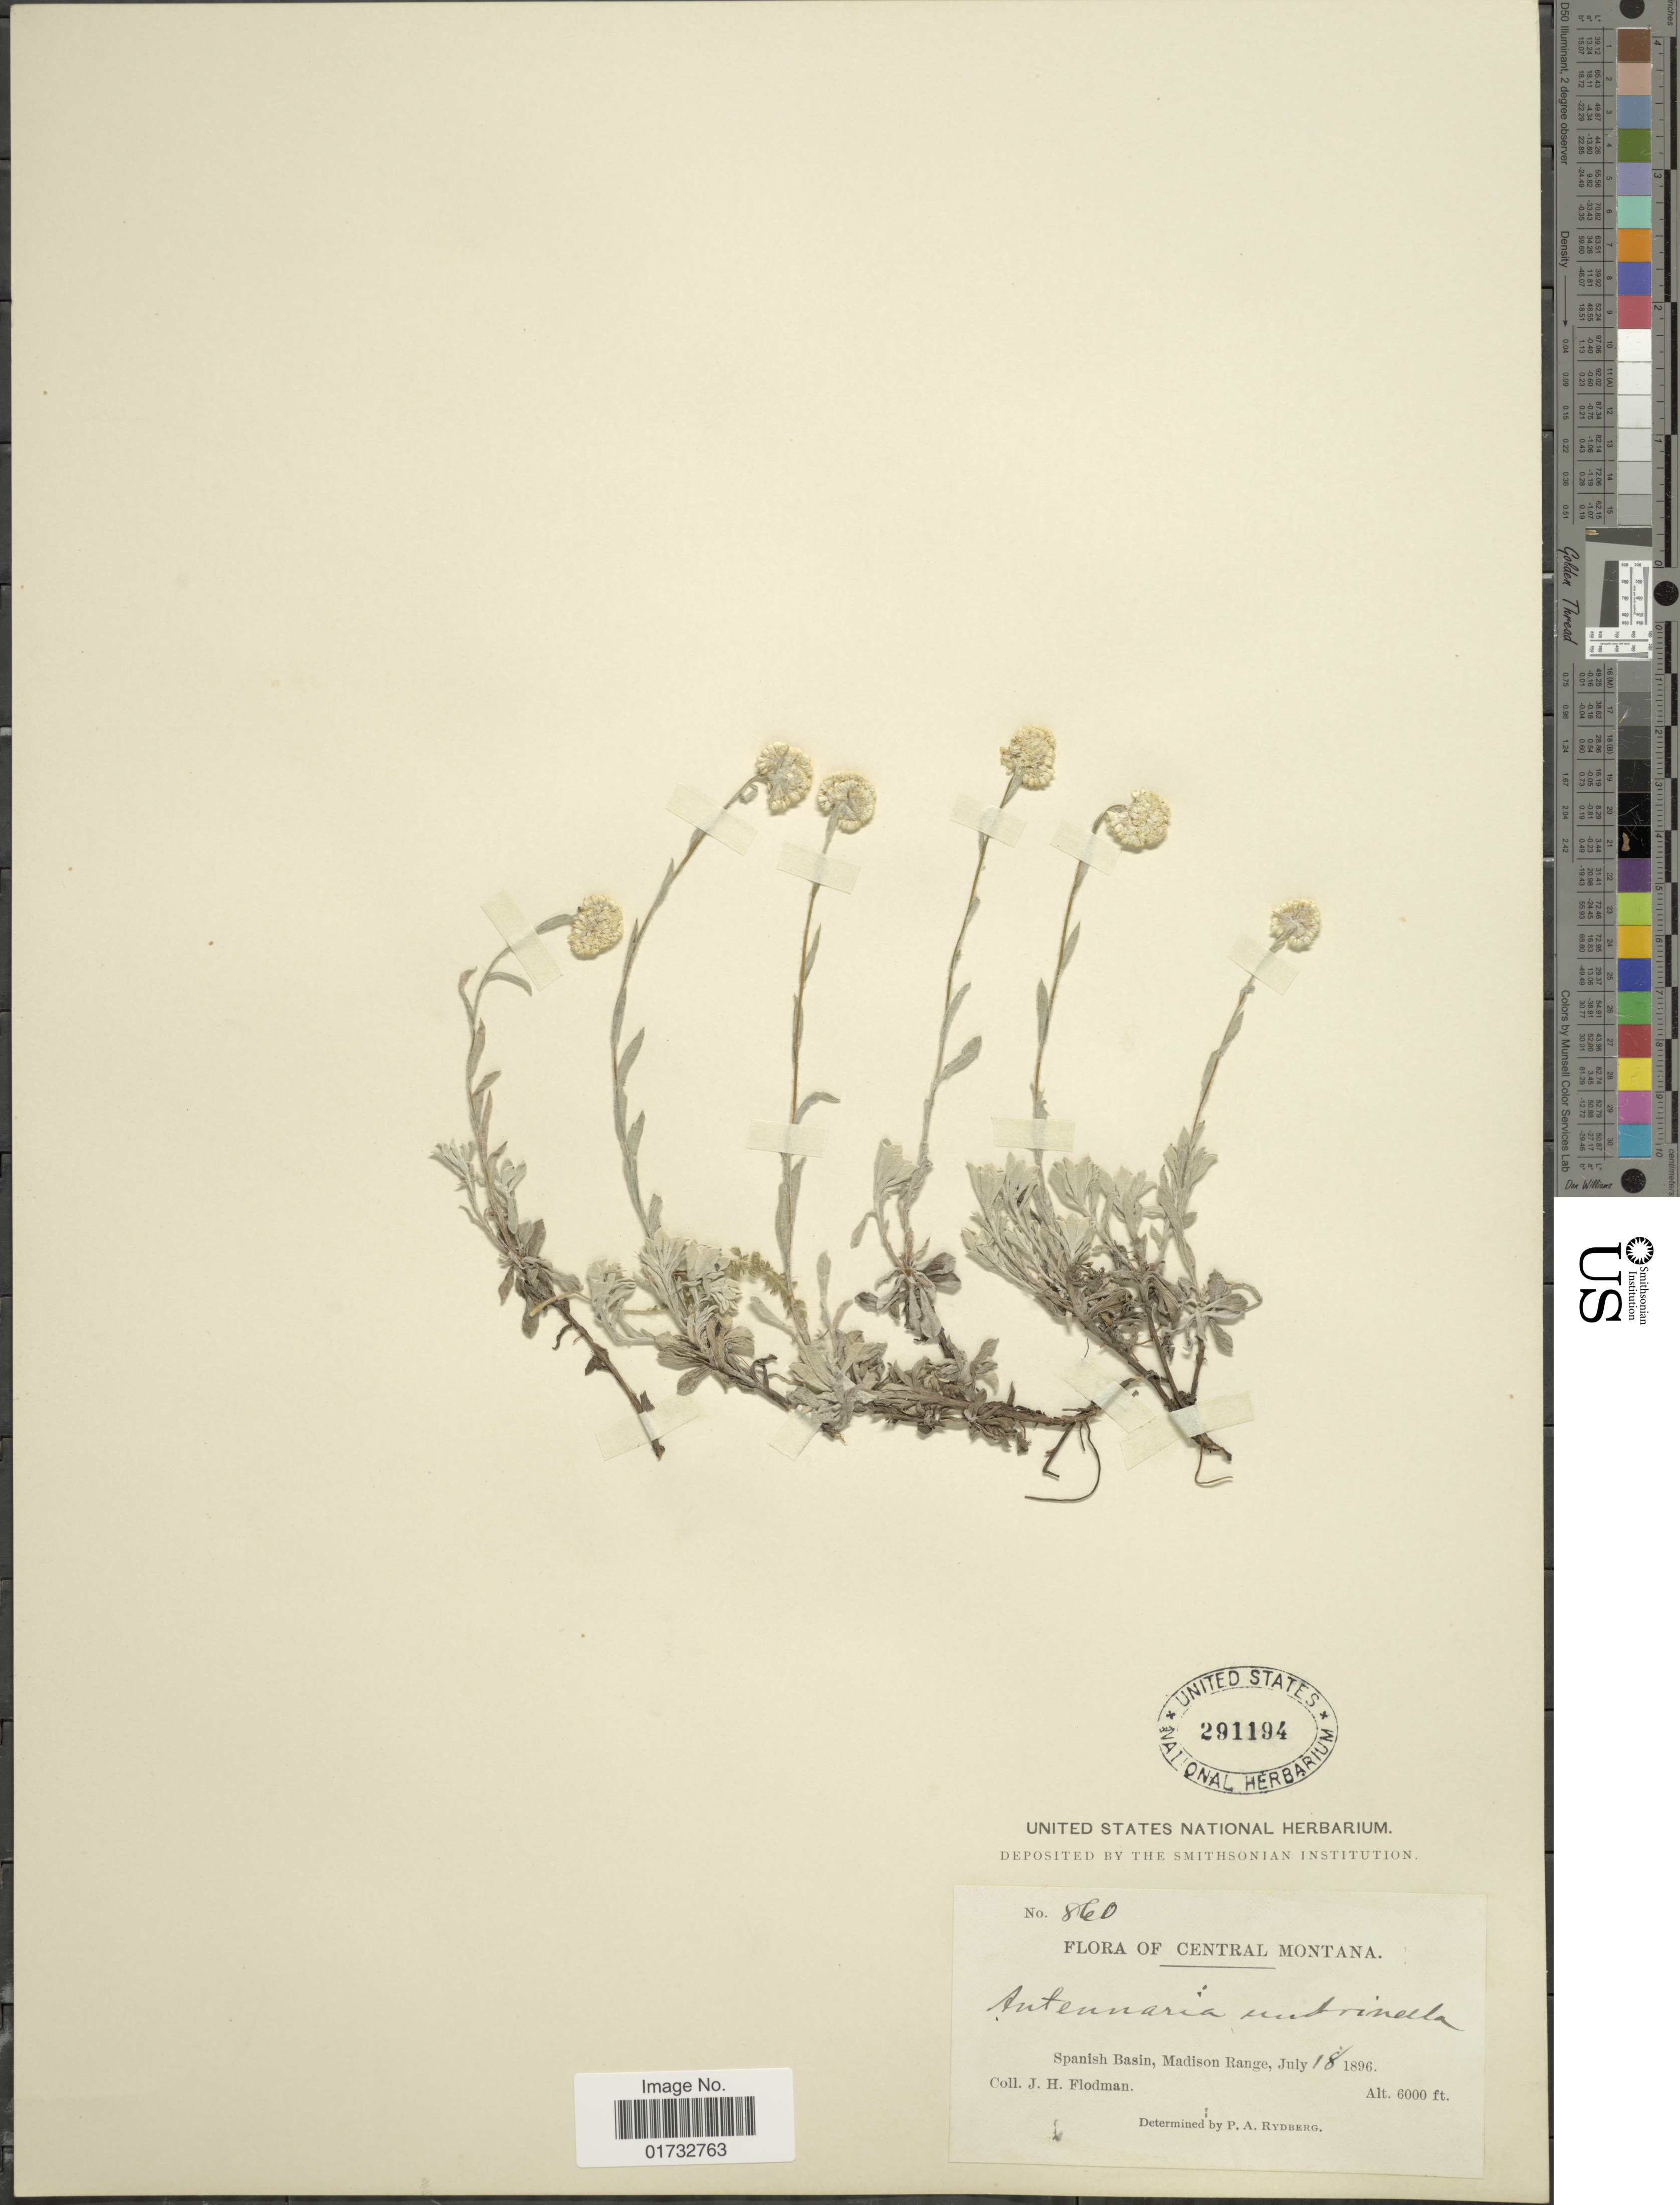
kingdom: Plantae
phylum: Tracheophyta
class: Magnoliopsida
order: Asterales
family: Asteraceae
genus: Antennaria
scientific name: Antennaria reflexa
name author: E.E. Nelson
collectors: J. Flodman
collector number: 860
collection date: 1896-07-18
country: United States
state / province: Montana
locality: Spanish Basin, Madison Range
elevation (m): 1829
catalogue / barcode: US 291194